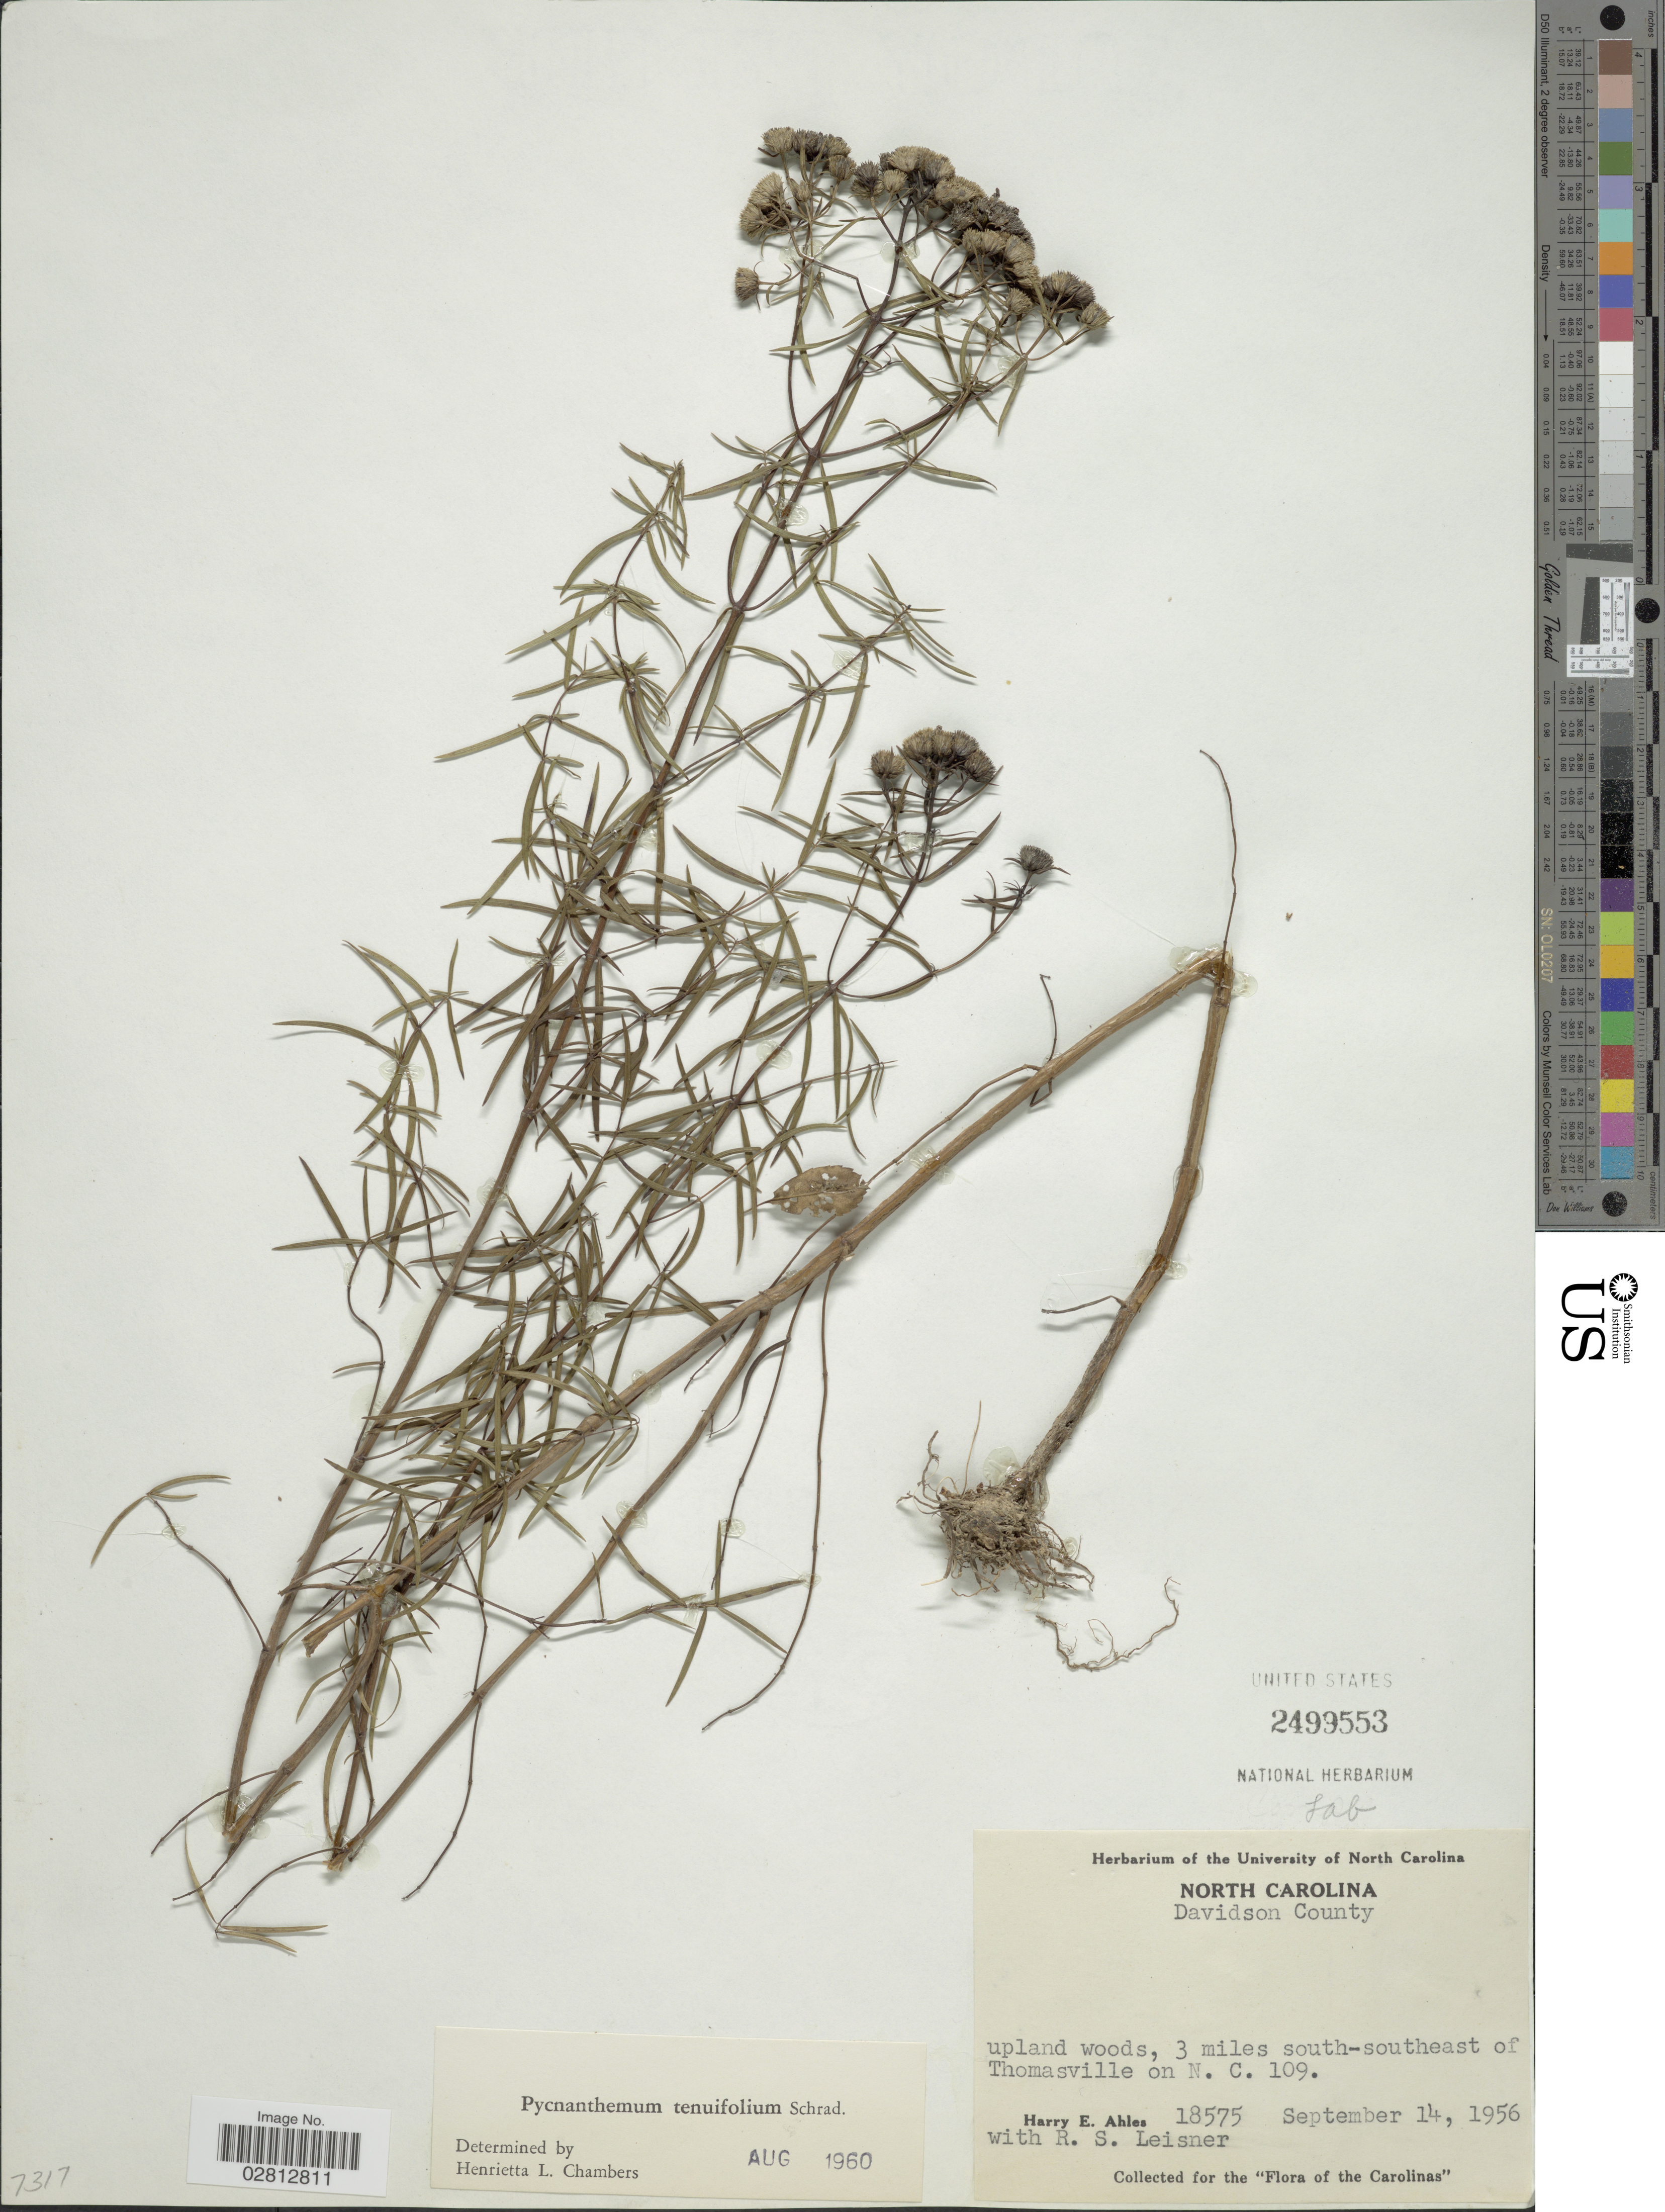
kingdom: Plantae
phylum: Tracheophyta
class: Magnoliopsida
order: Lamiales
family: Lamiaceae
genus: Pycnanthemum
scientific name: Pycnanthemum tenuifolium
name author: Schrad.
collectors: H. E. Ahles & R. Leisner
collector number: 18575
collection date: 1956-09-14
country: United States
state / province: North Carolina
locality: Davidson County, upland woods, 3 miles south-southeast of Thomasville.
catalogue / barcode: US 2499553